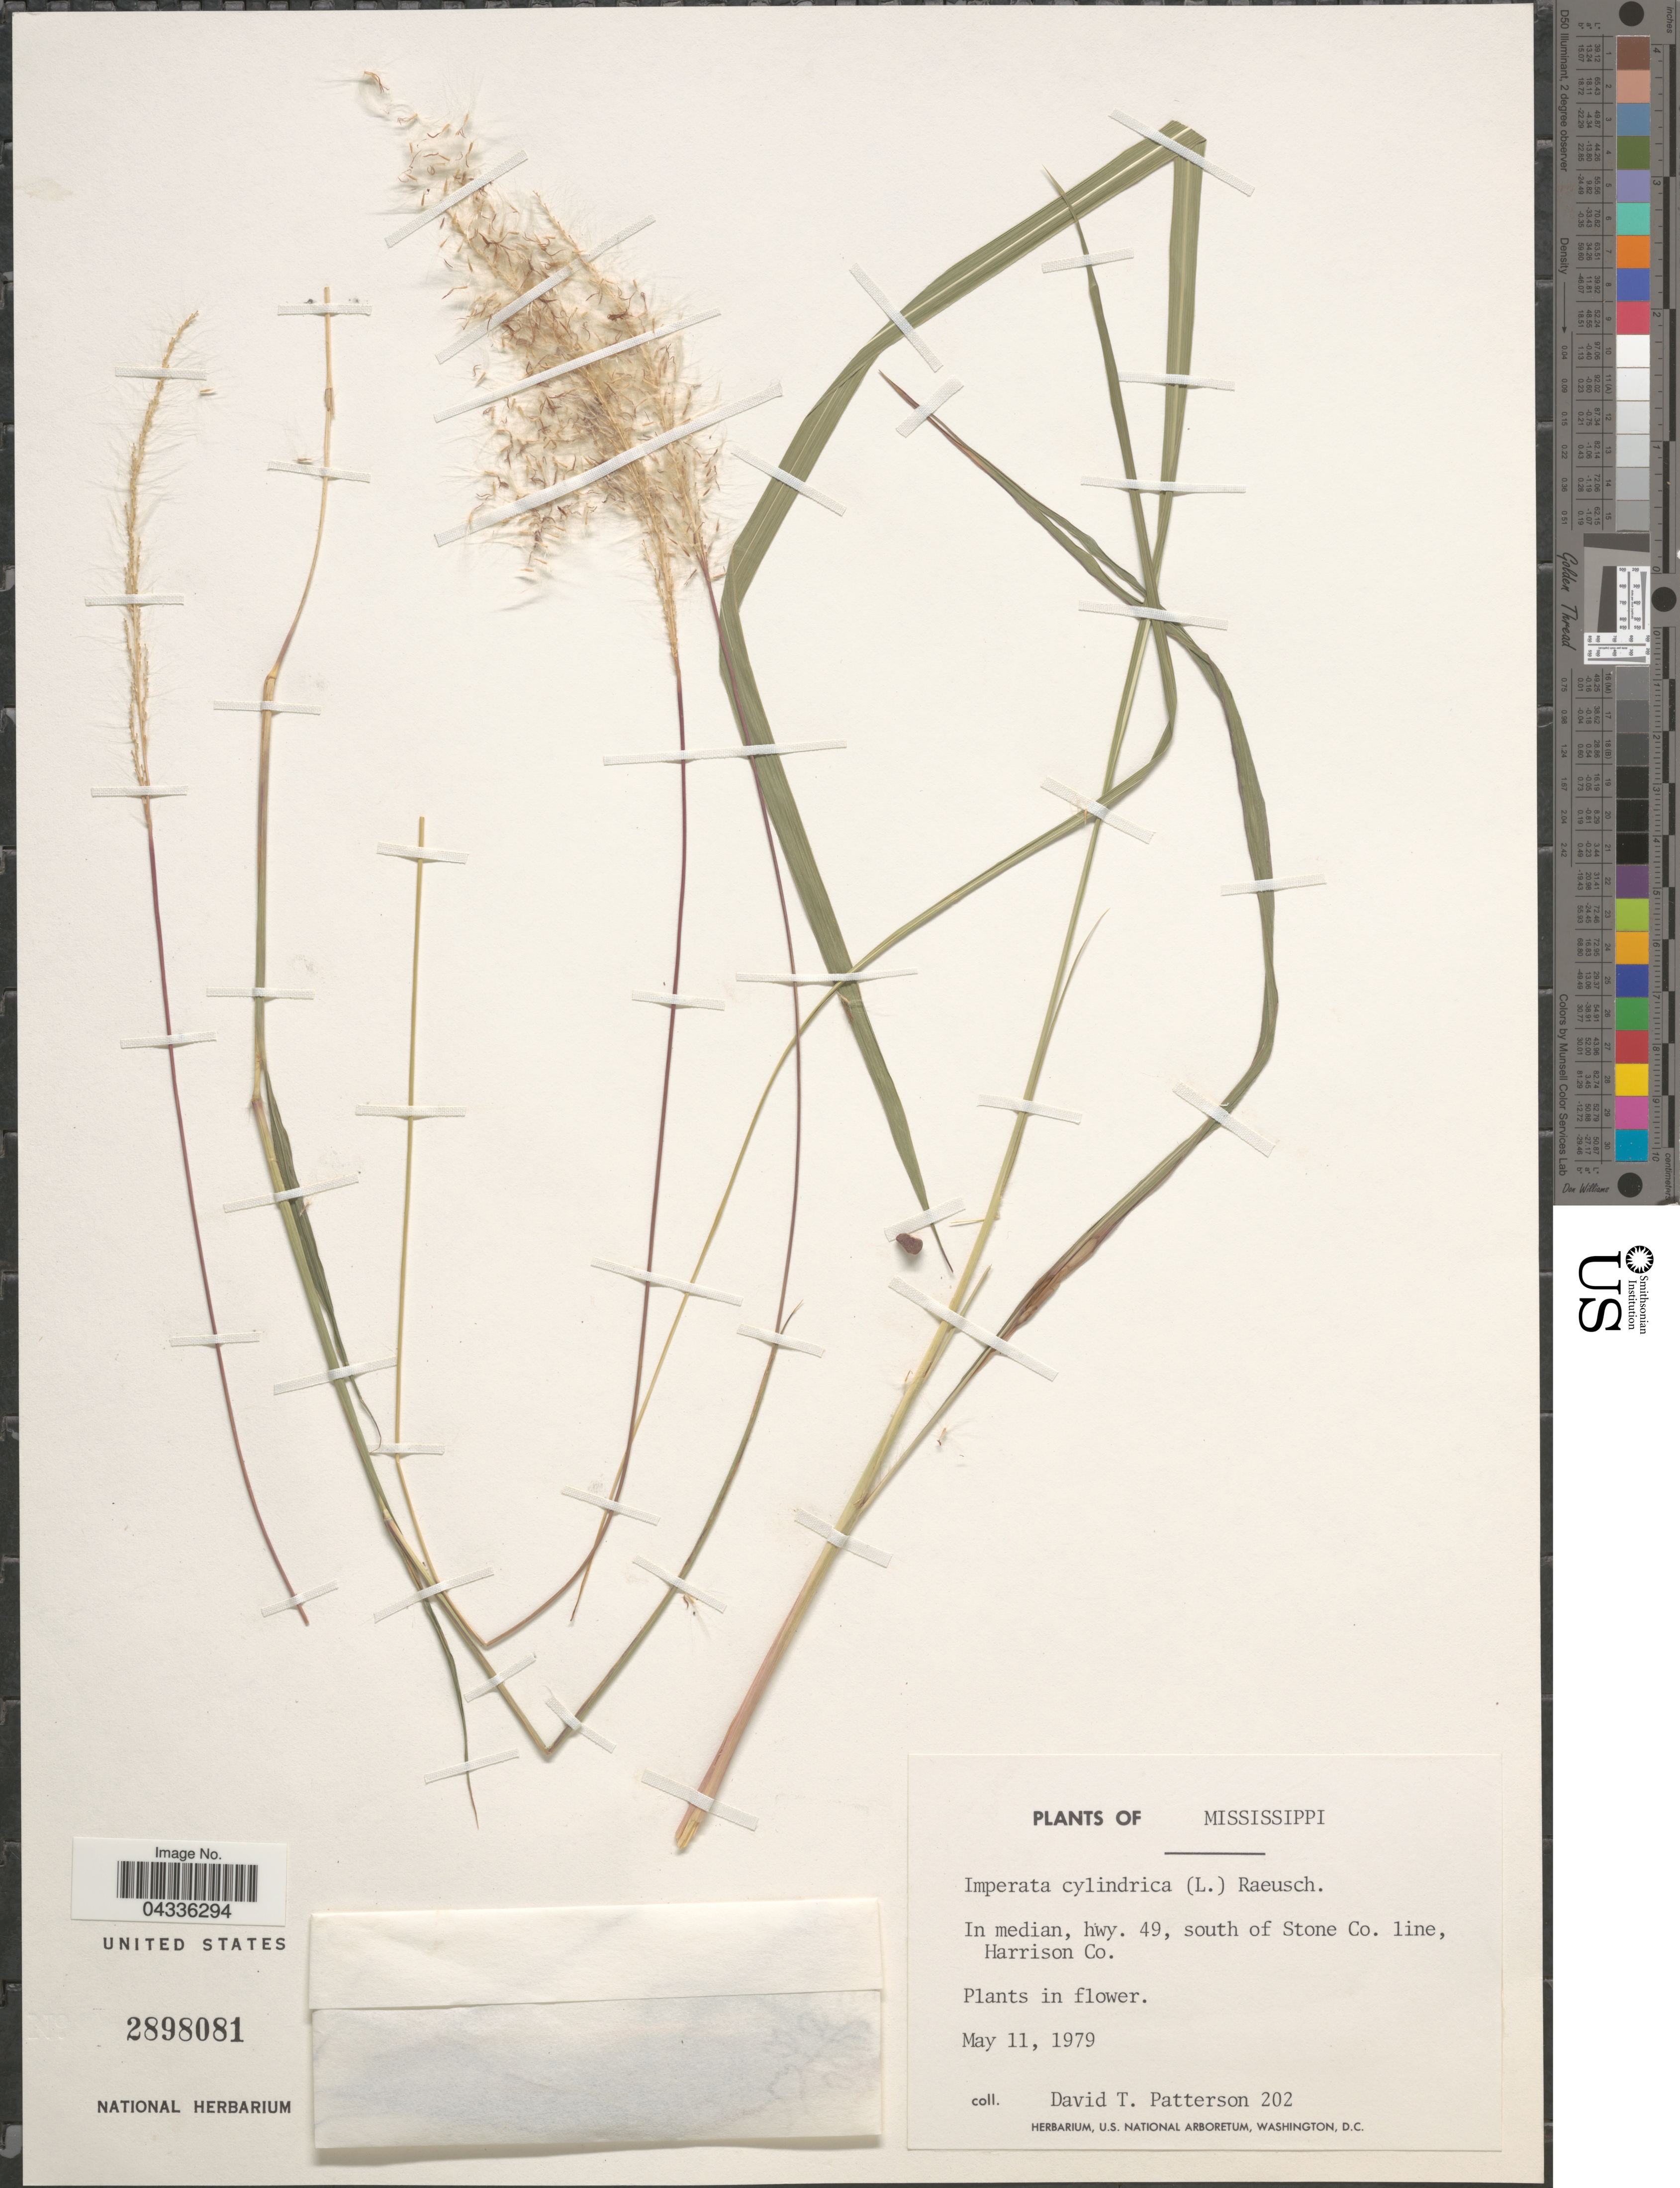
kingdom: Plantae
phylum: Tracheophyta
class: Liliopsida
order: Poales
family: Poaceae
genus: Imperata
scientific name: Imperata cylindrica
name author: (L.) P. Beauv.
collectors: D. Patterson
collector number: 202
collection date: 1979-05-11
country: United States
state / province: Mississippi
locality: In median, hwy. 49, south of Stone Co. line, Harrison Co.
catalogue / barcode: US 2898081